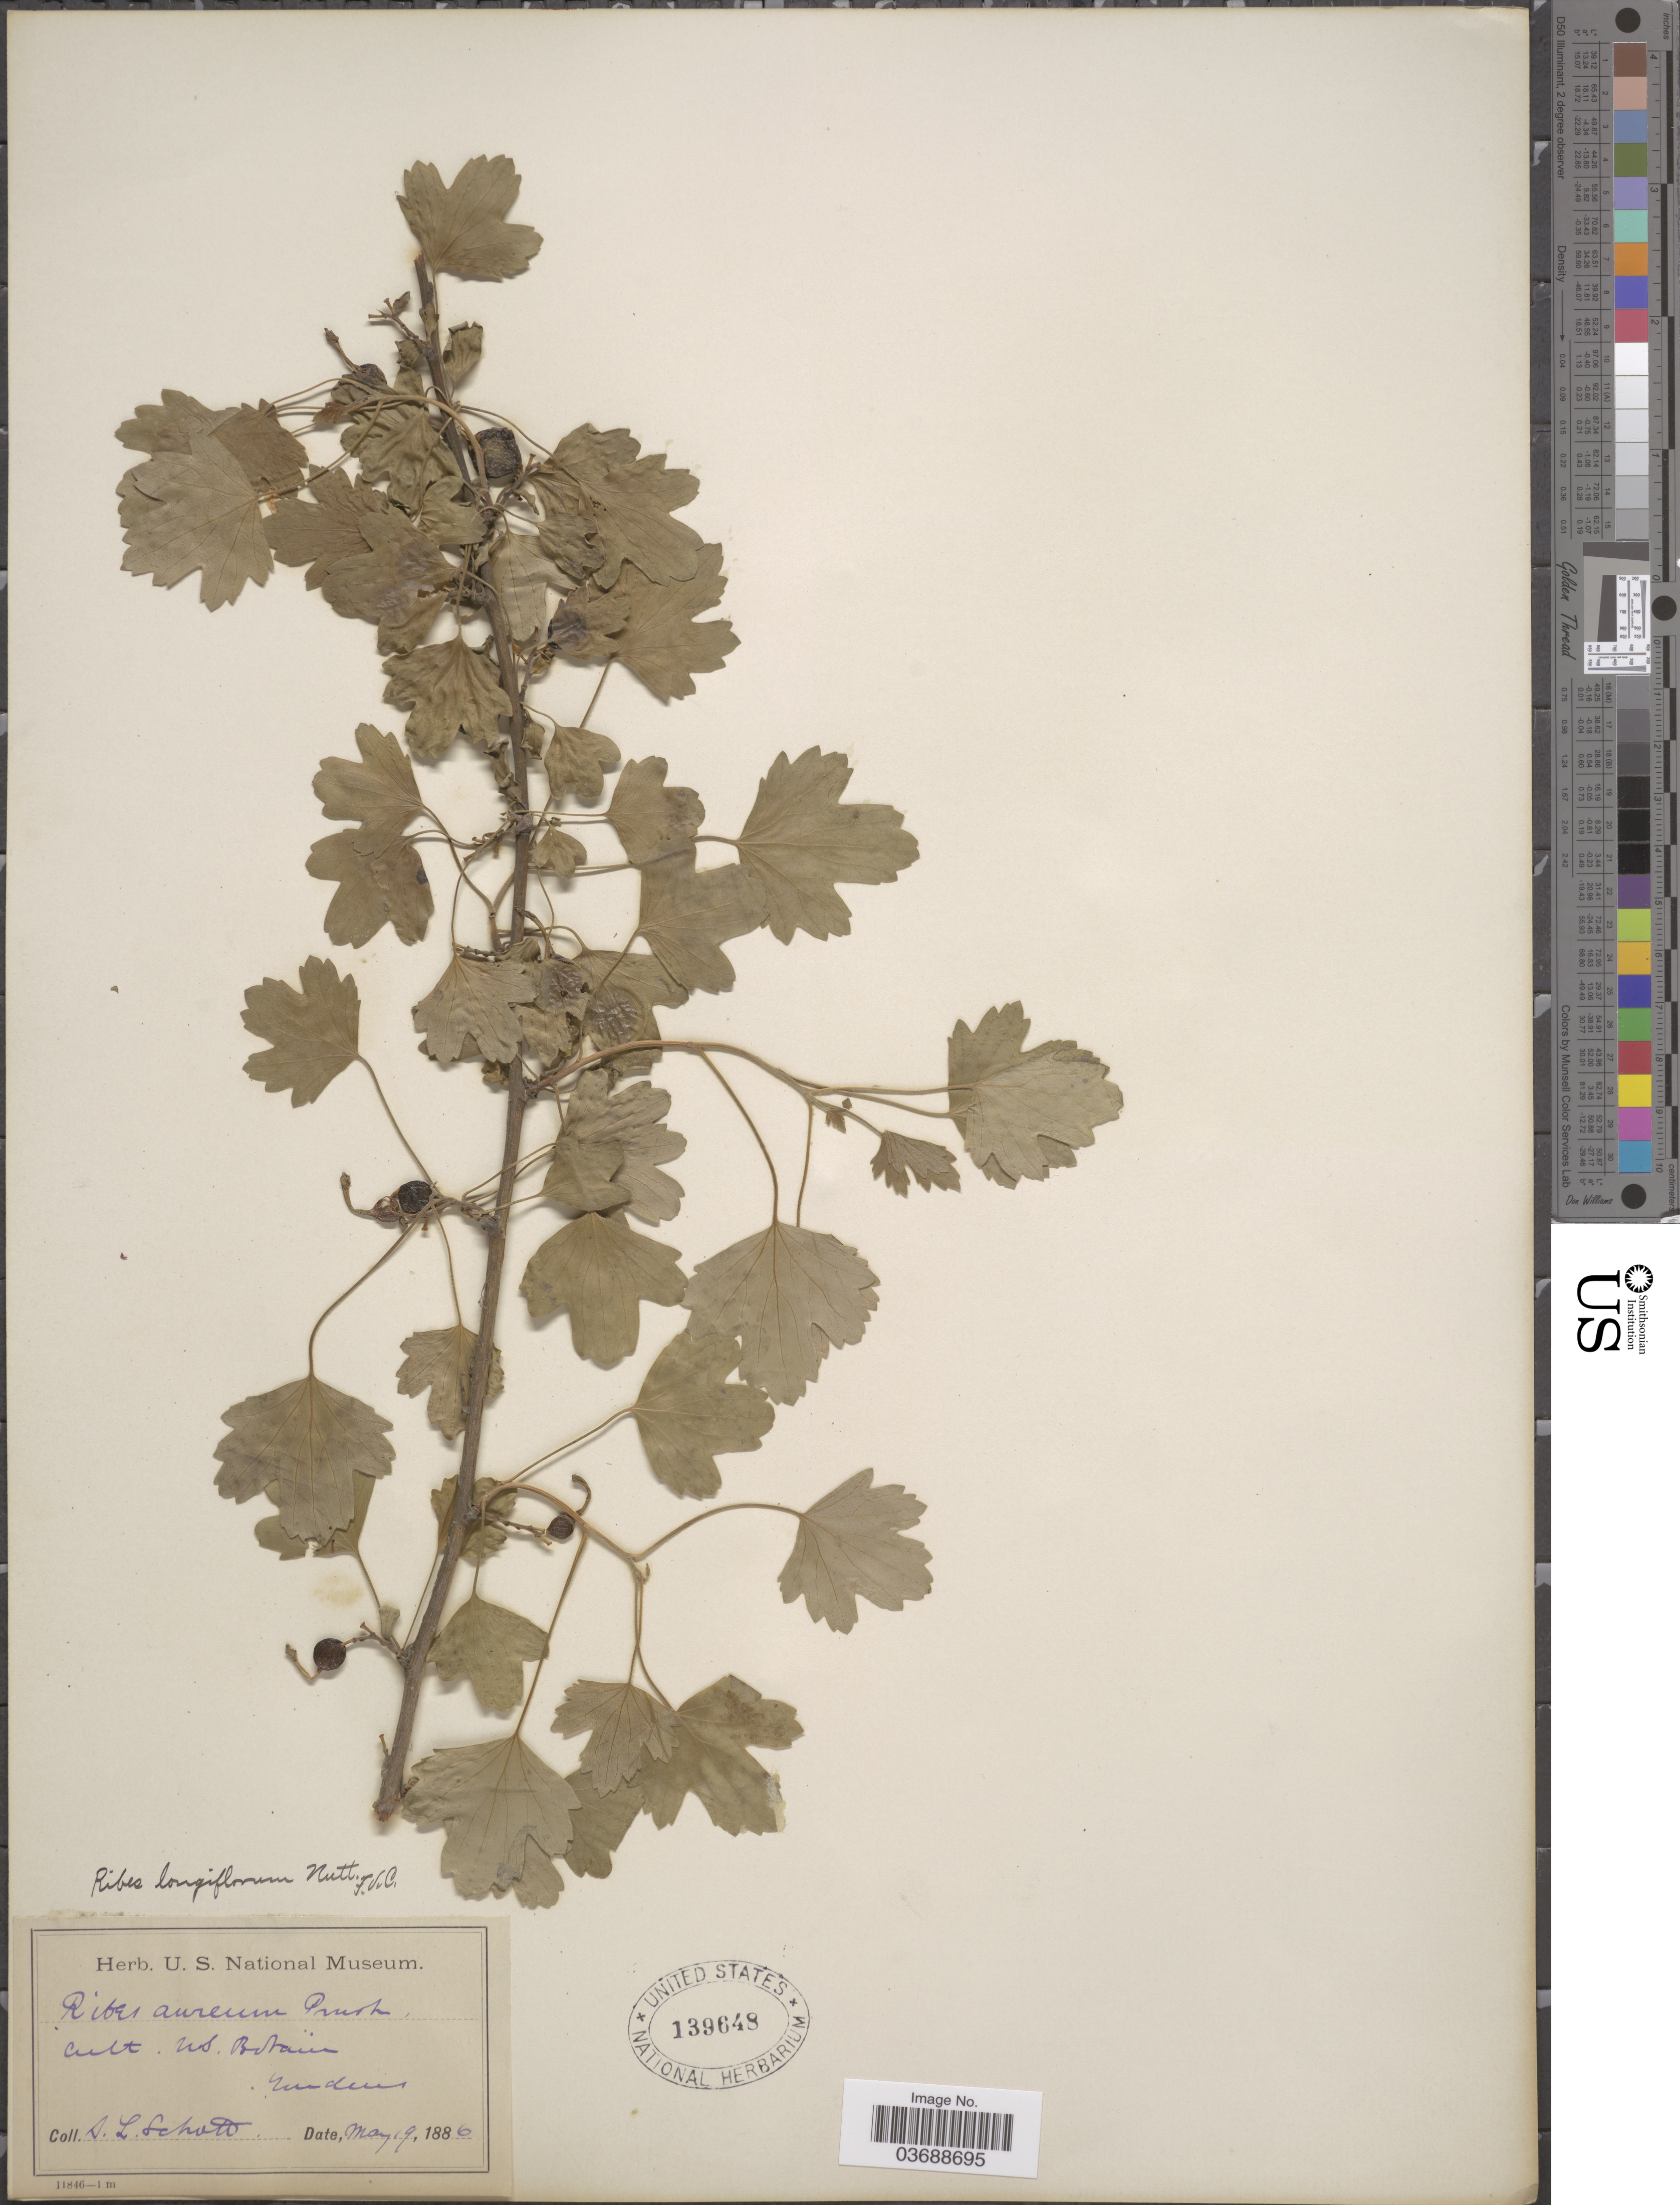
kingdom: Plantae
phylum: Tracheophyta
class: Magnoliopsida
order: Saxifragales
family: Grossulariaceae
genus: Ribes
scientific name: Ribes odoratum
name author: H.L. Wendl.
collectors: S. Schott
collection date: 1886-05-19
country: United States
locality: Us. Botanic Gardens.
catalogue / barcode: US 139648